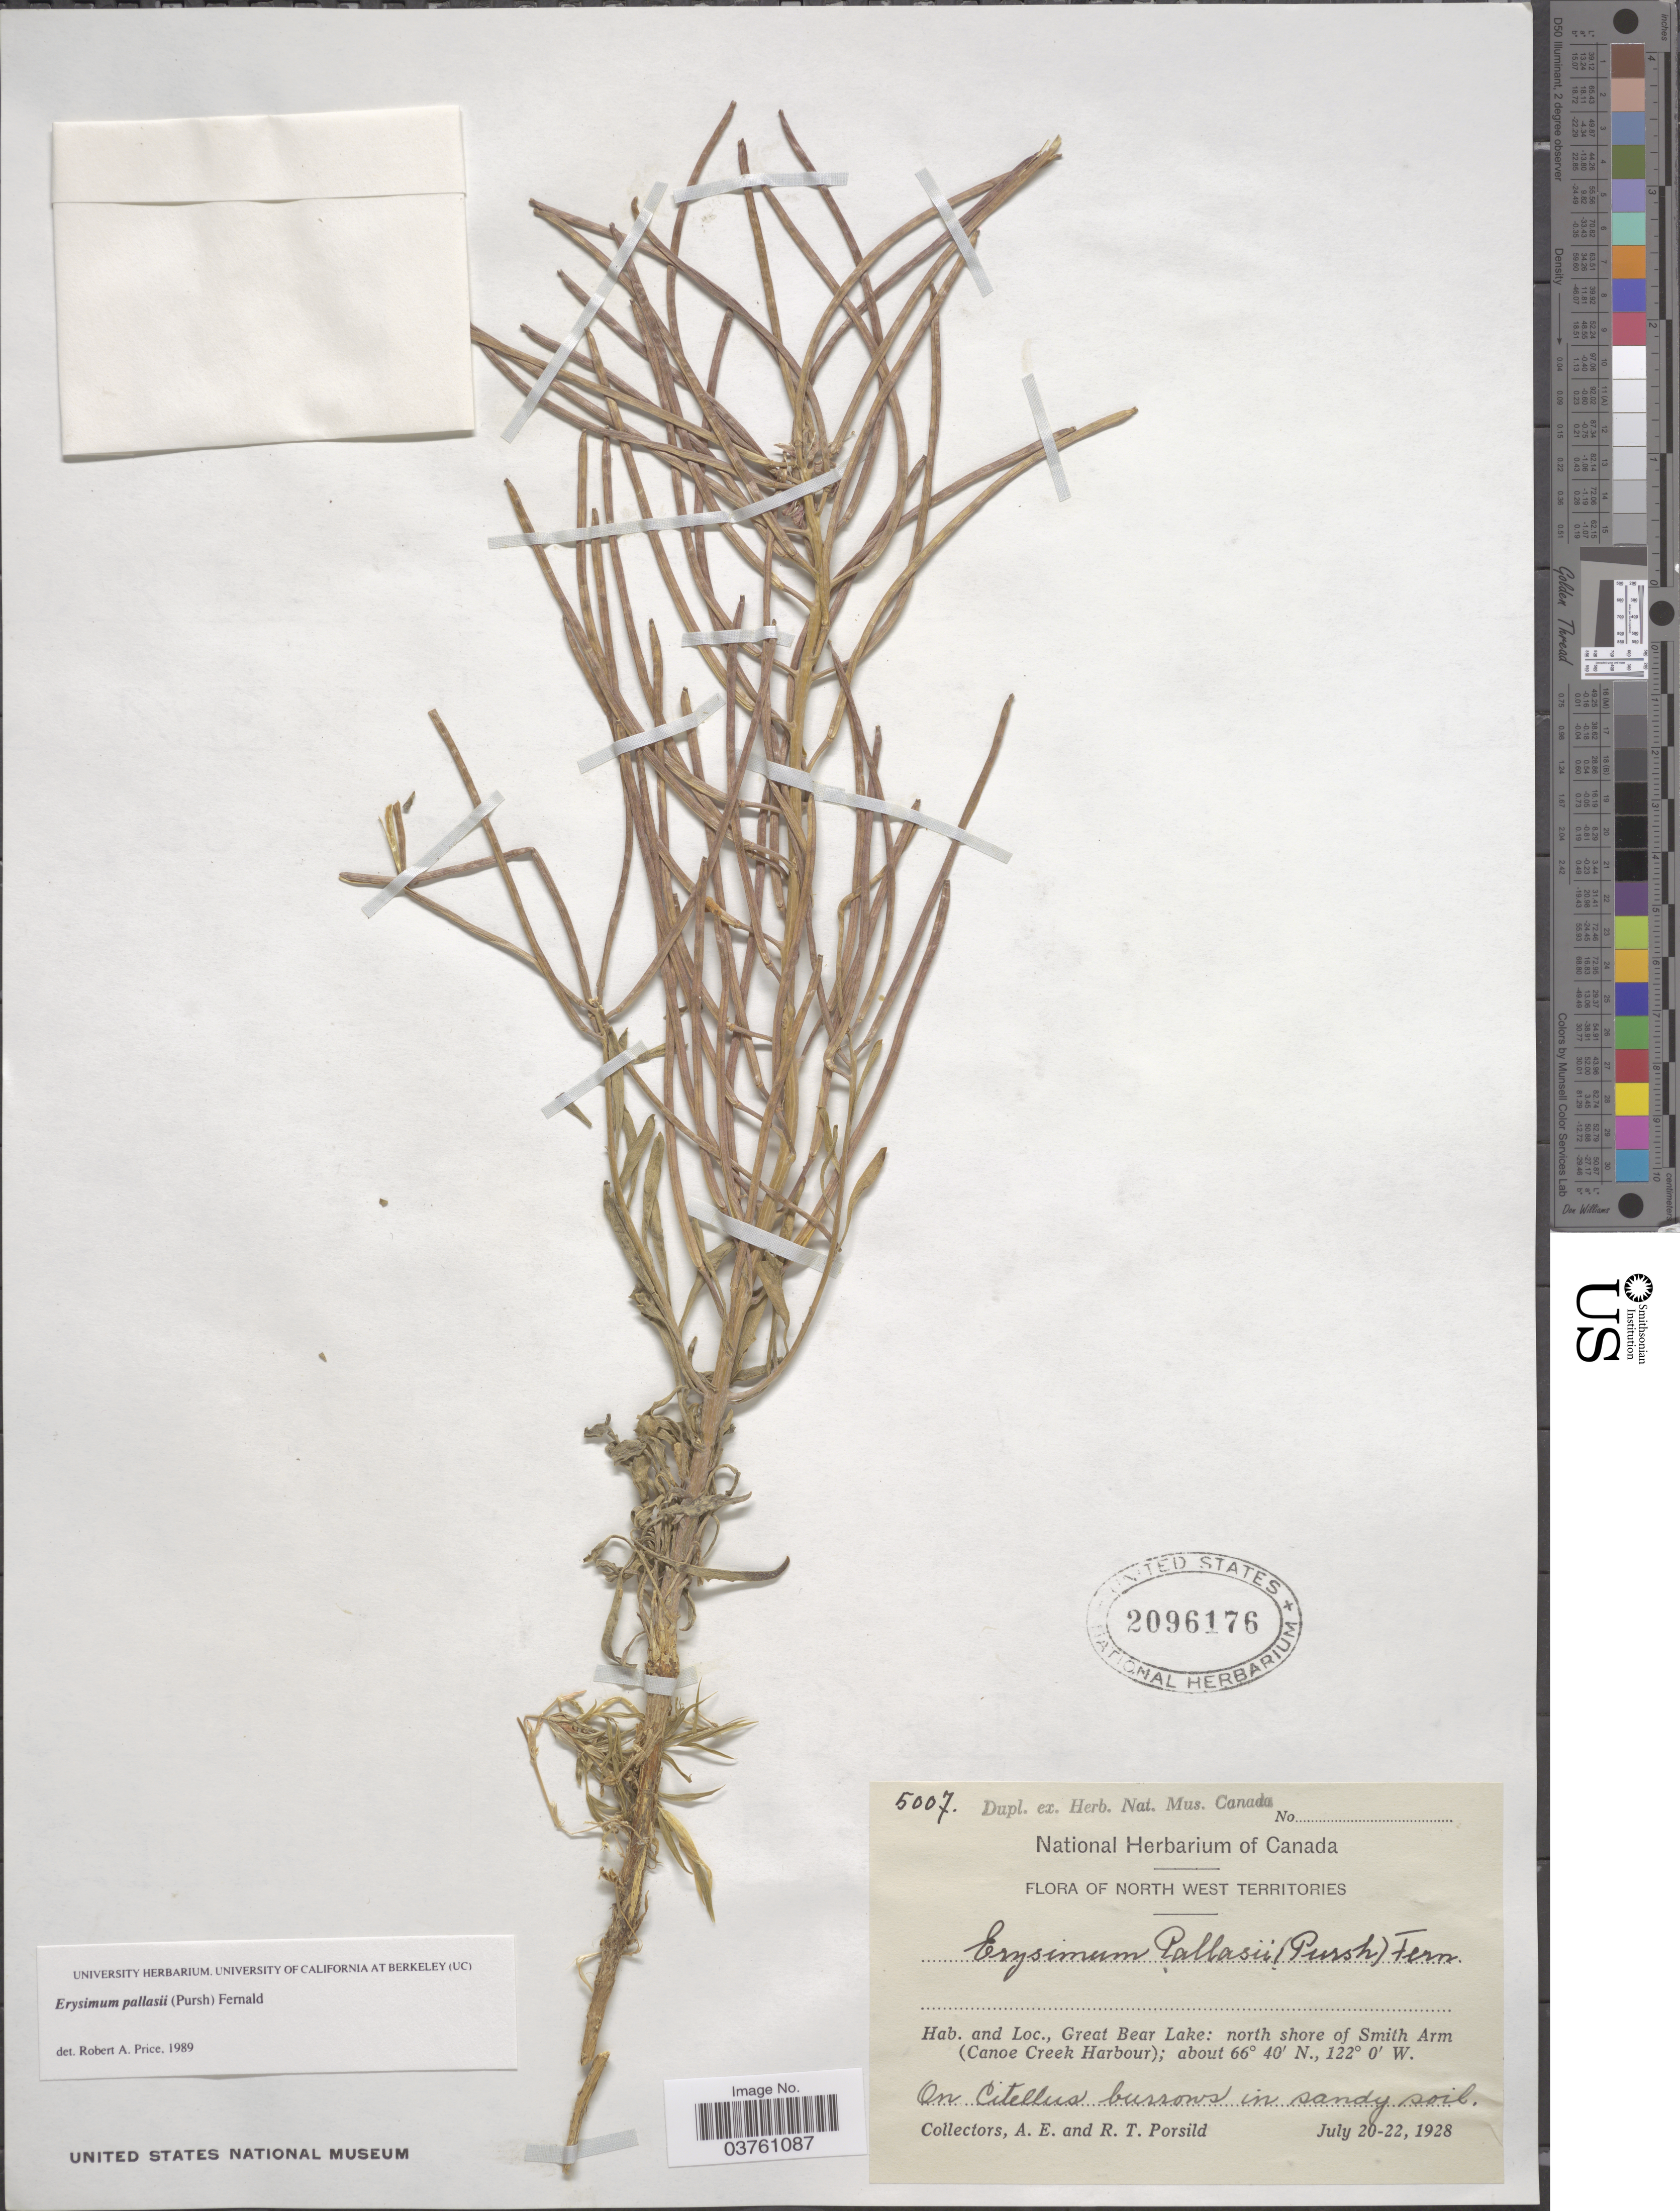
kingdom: Plantae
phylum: Tracheophyta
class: Magnoliopsida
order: Brassicales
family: Brassicaceae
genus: Erysimum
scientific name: Erysimum pallasii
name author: (Pursh) Fernald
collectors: A. E. Porsild & R. T. Porsild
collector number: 5007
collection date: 1928-07-20/1928-07-22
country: Canada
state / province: Northwest Territories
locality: Great Bear Lake: North shore of Smith Arm (Canoe Creek Harbour).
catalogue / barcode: US 2096176